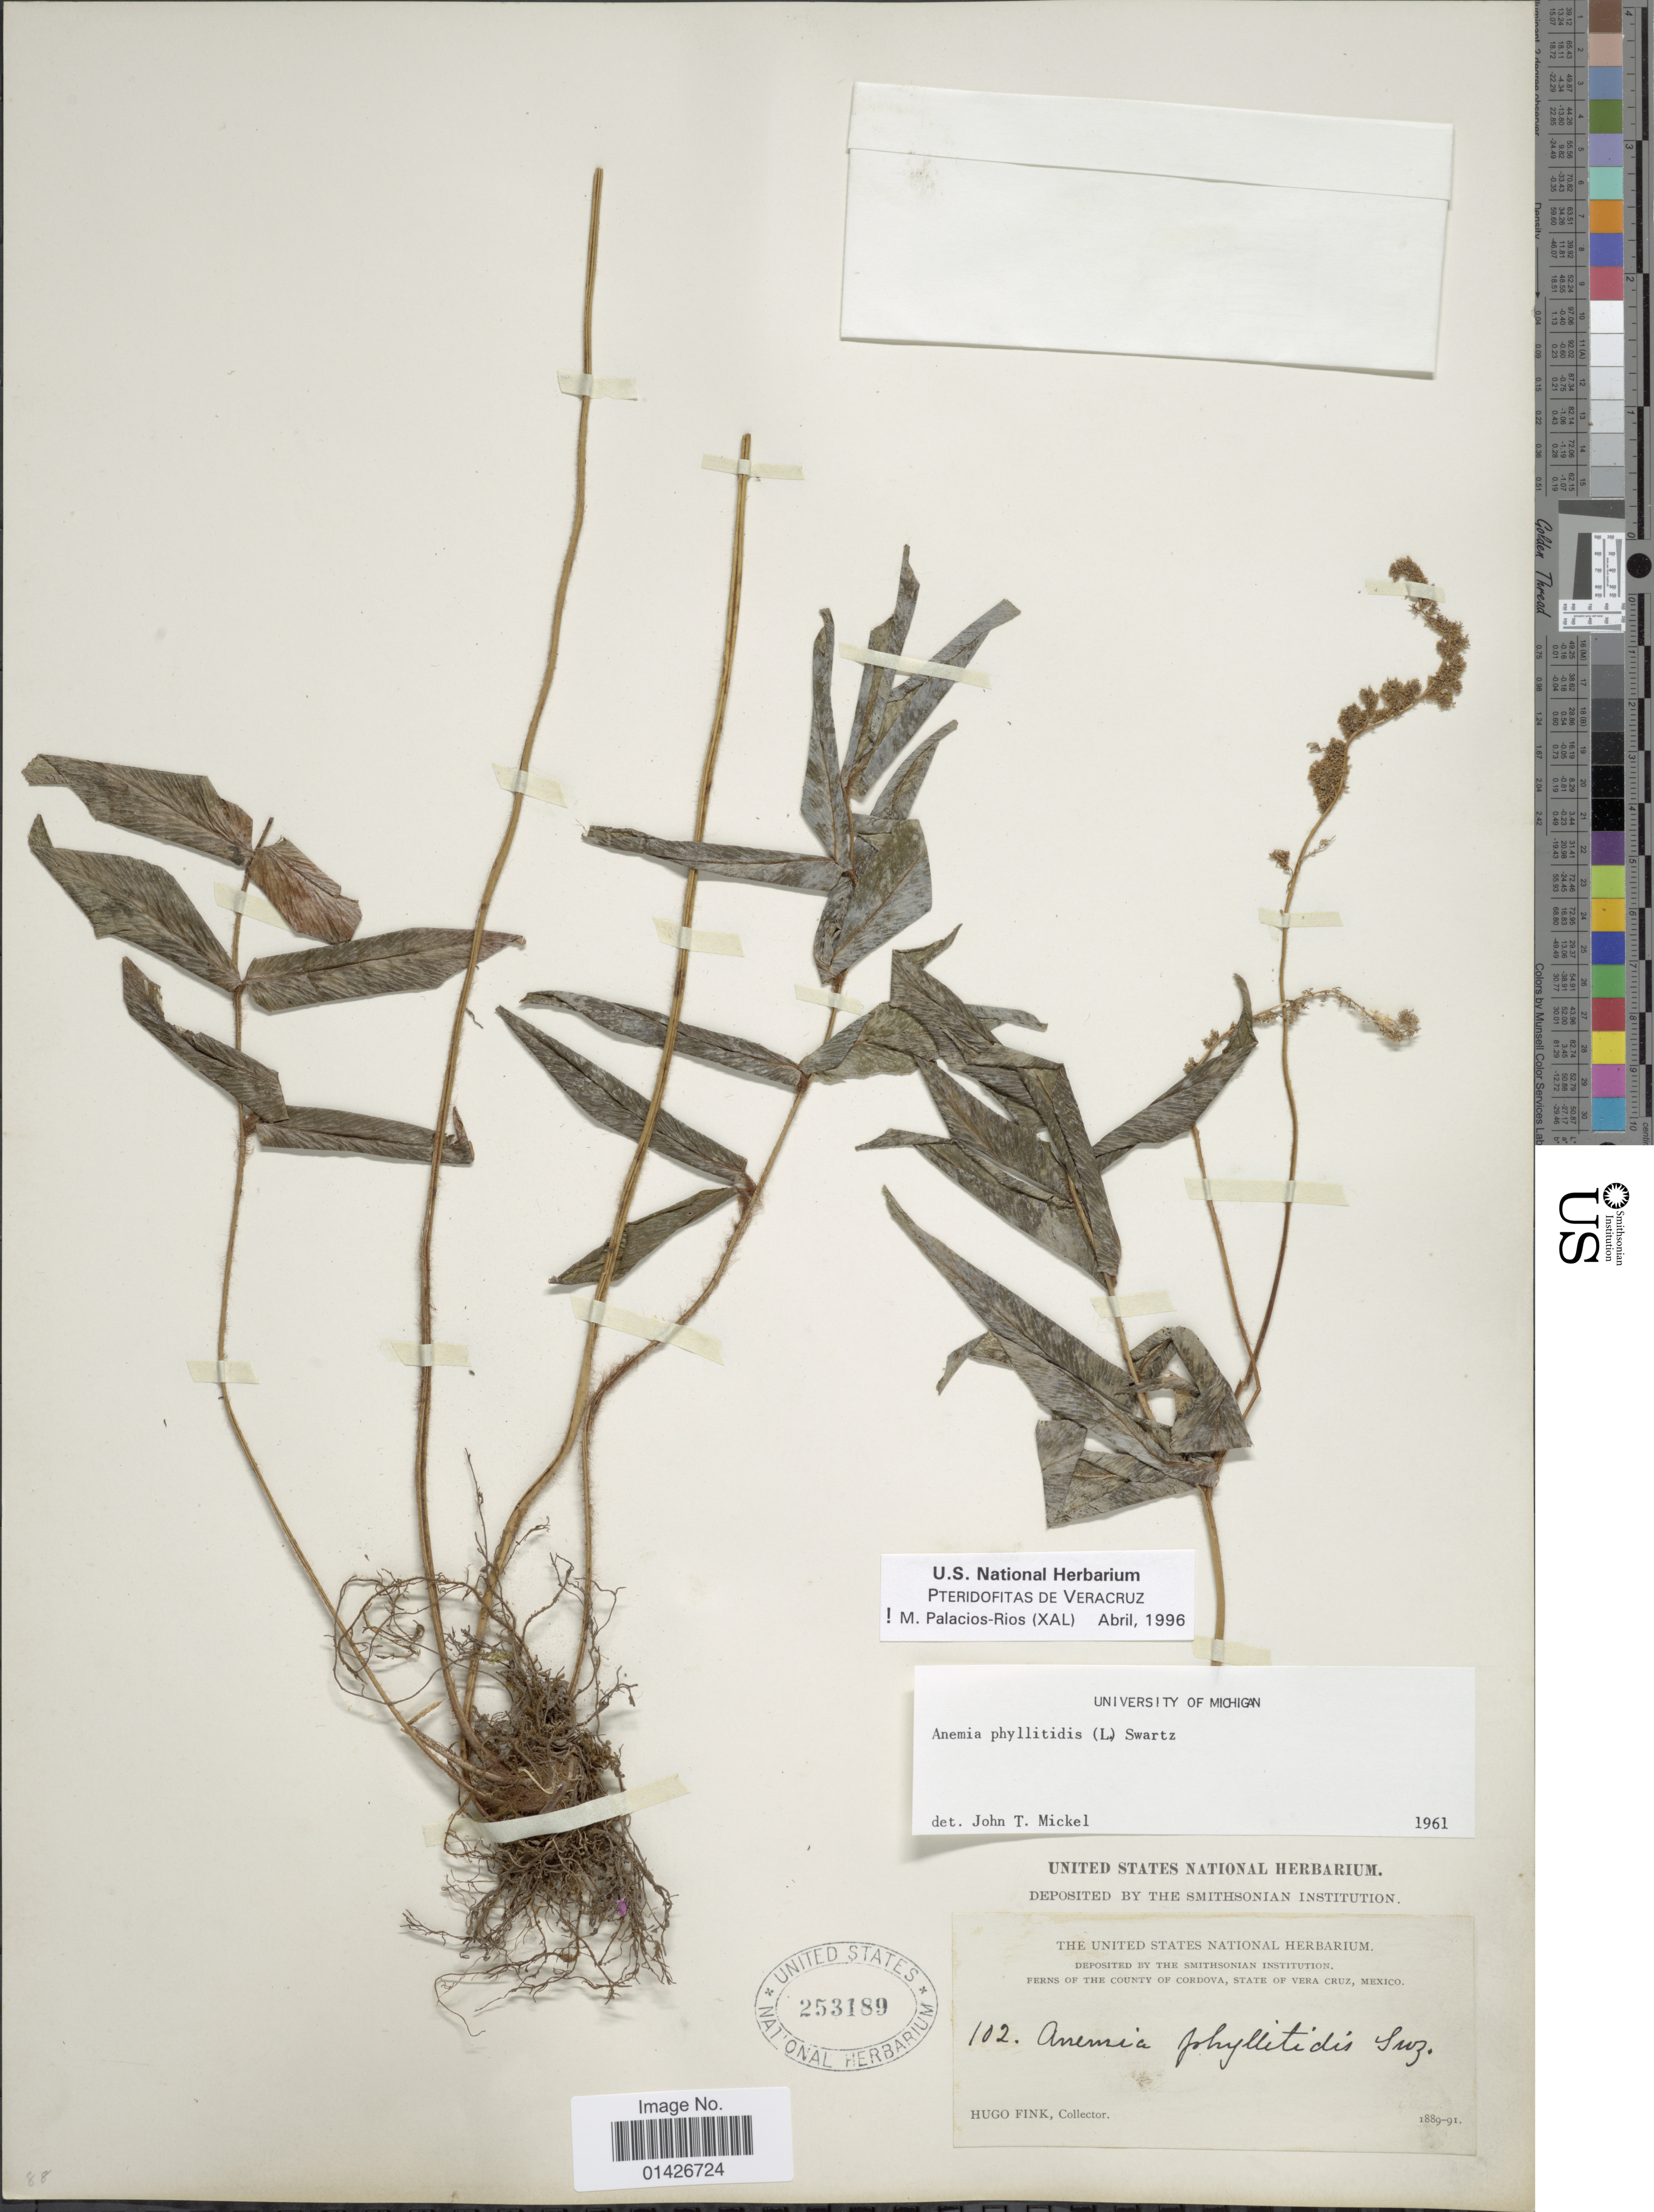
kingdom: Plantae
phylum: Tracheophyta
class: Polypodiopsida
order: Schizaeales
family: Anemiaceae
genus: Anemia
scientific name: Anemia phyllitidis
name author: (L.) Sw.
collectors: H. Fink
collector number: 102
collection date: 1889/1891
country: Mexico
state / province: Veracruz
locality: Ferns of the County of Cordova, State of Vera Cruz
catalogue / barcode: US 253189